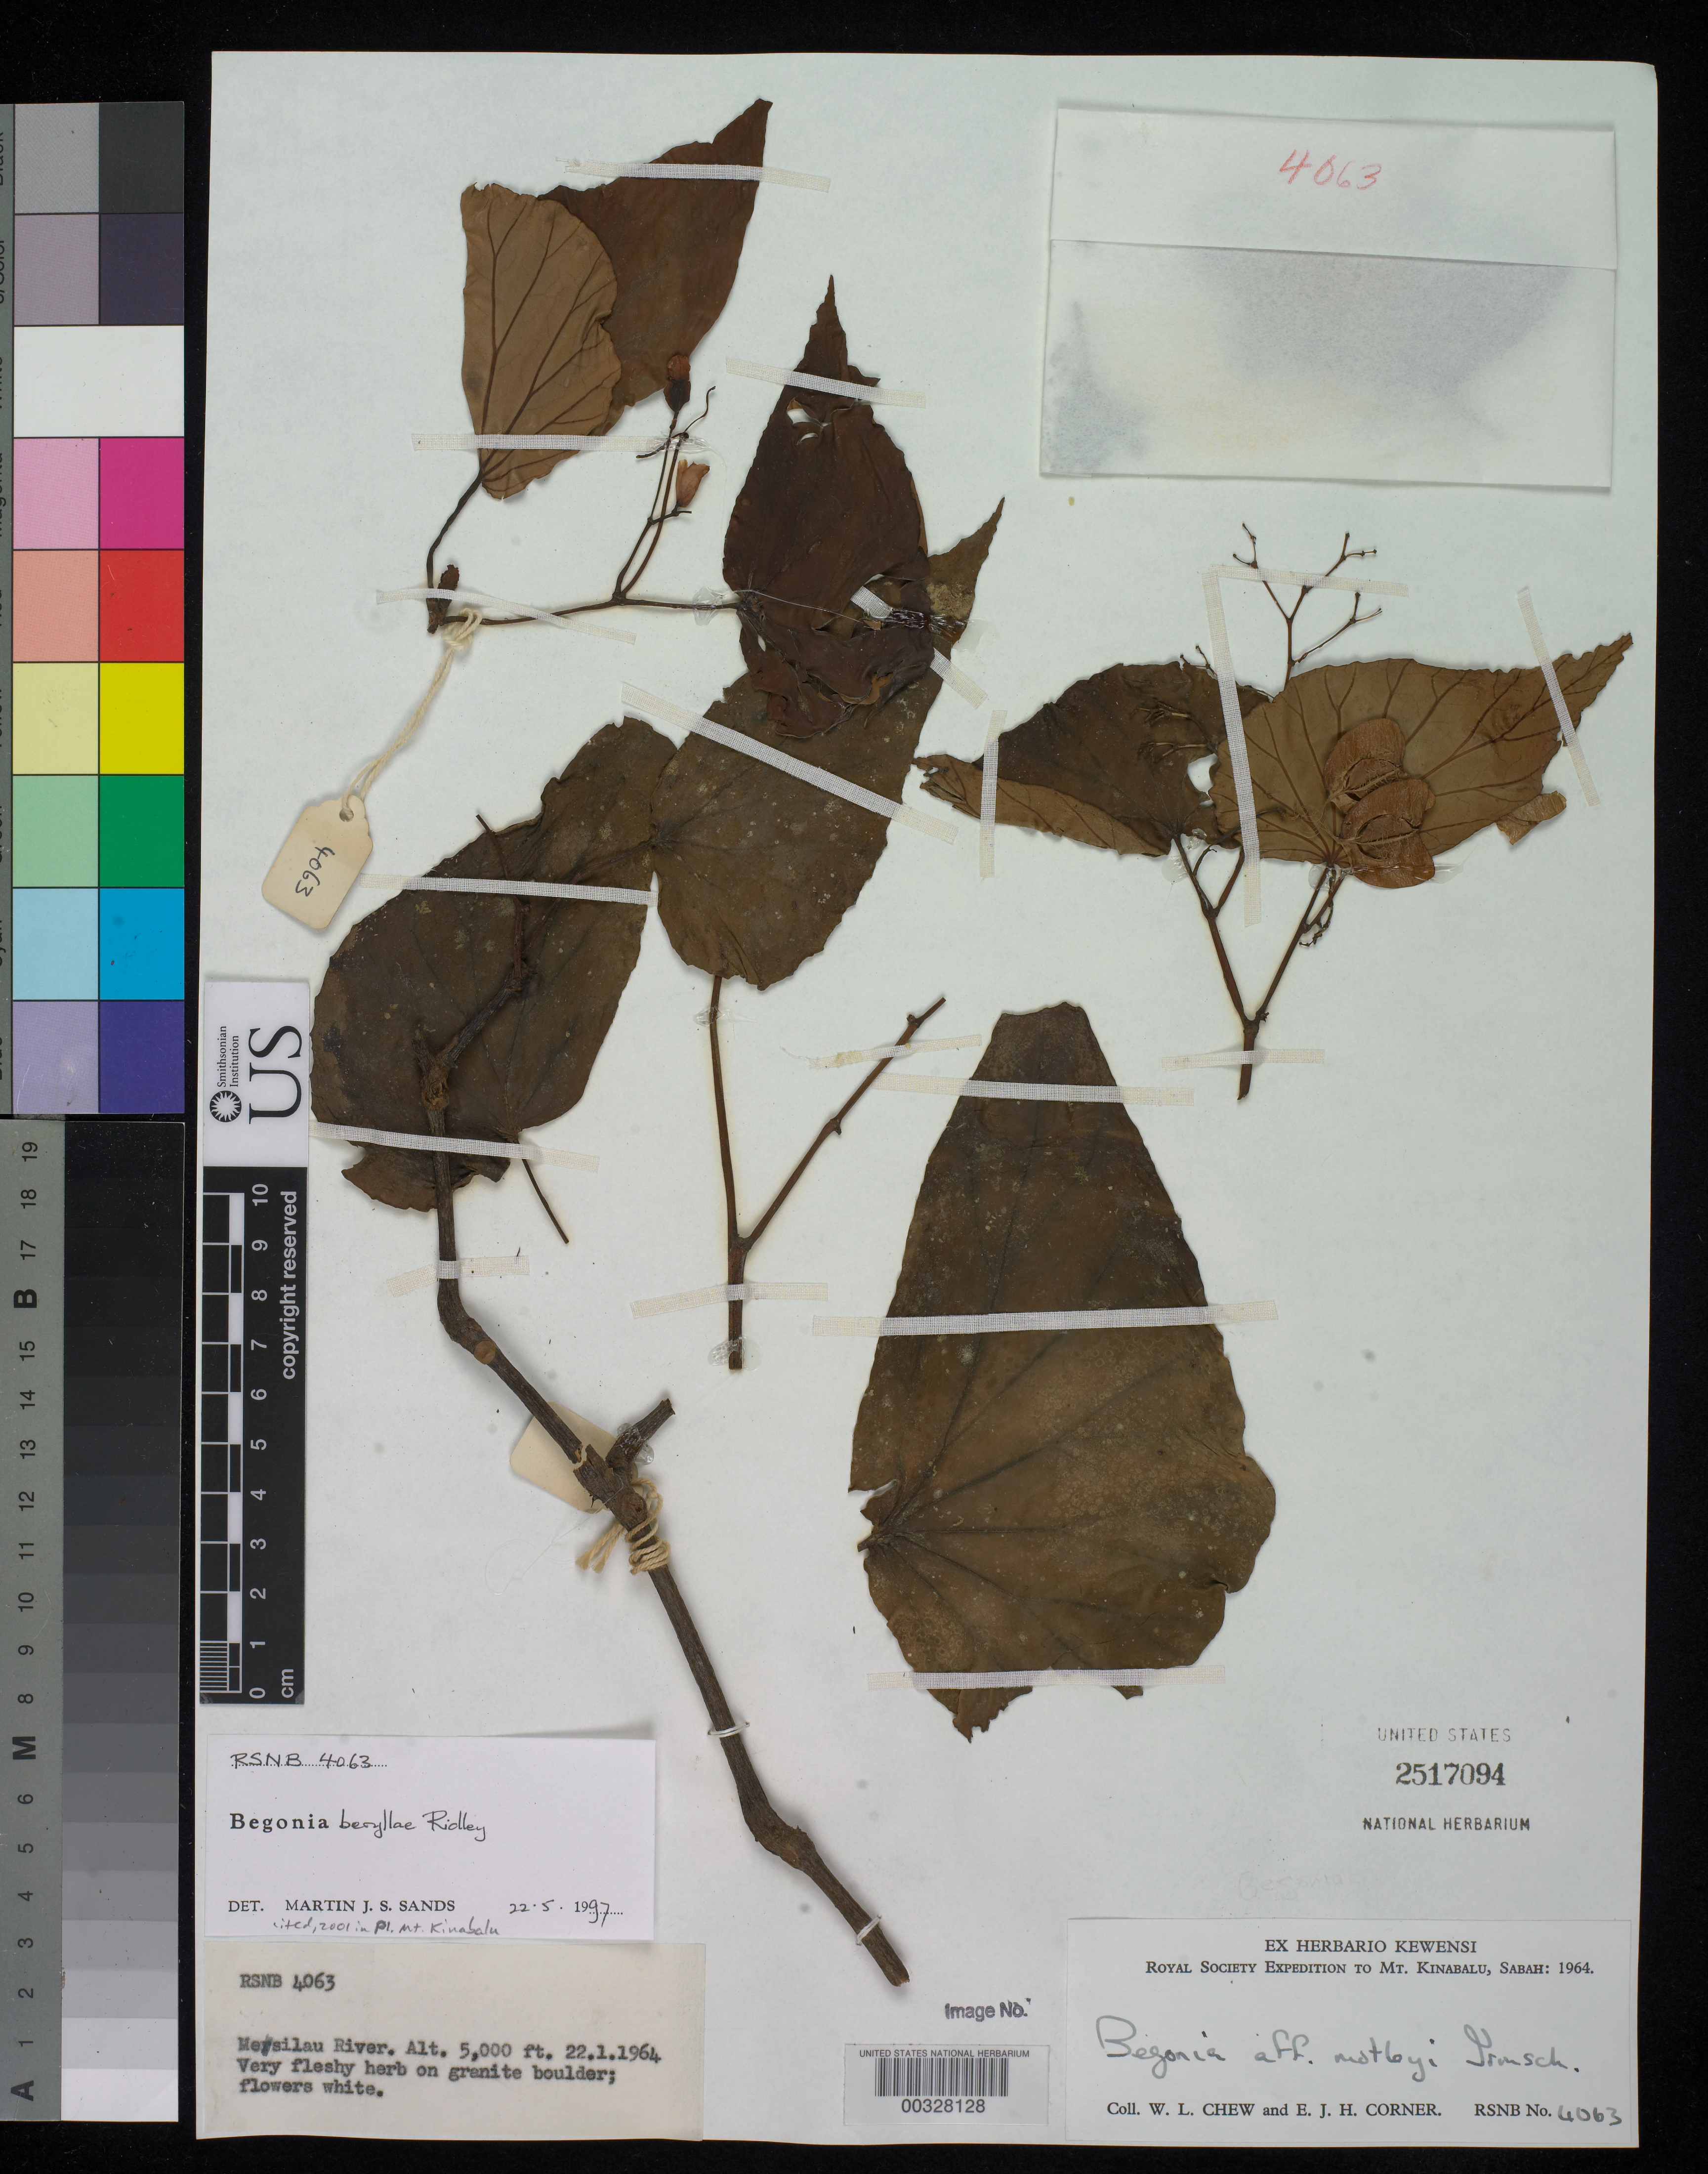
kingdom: Plantae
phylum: Tracheophyta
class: Magnoliopsida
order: Cucurbitales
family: Begoniaceae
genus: Begonia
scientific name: Begonia beryllae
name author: Ridl.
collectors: W. Chew & E. Corner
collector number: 6063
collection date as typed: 22 Jan 1964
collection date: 1964-01-22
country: Malaysia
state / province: Sabah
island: Borneo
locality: Mt. kinabalu, mesilau river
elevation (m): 1524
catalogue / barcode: US 2517094